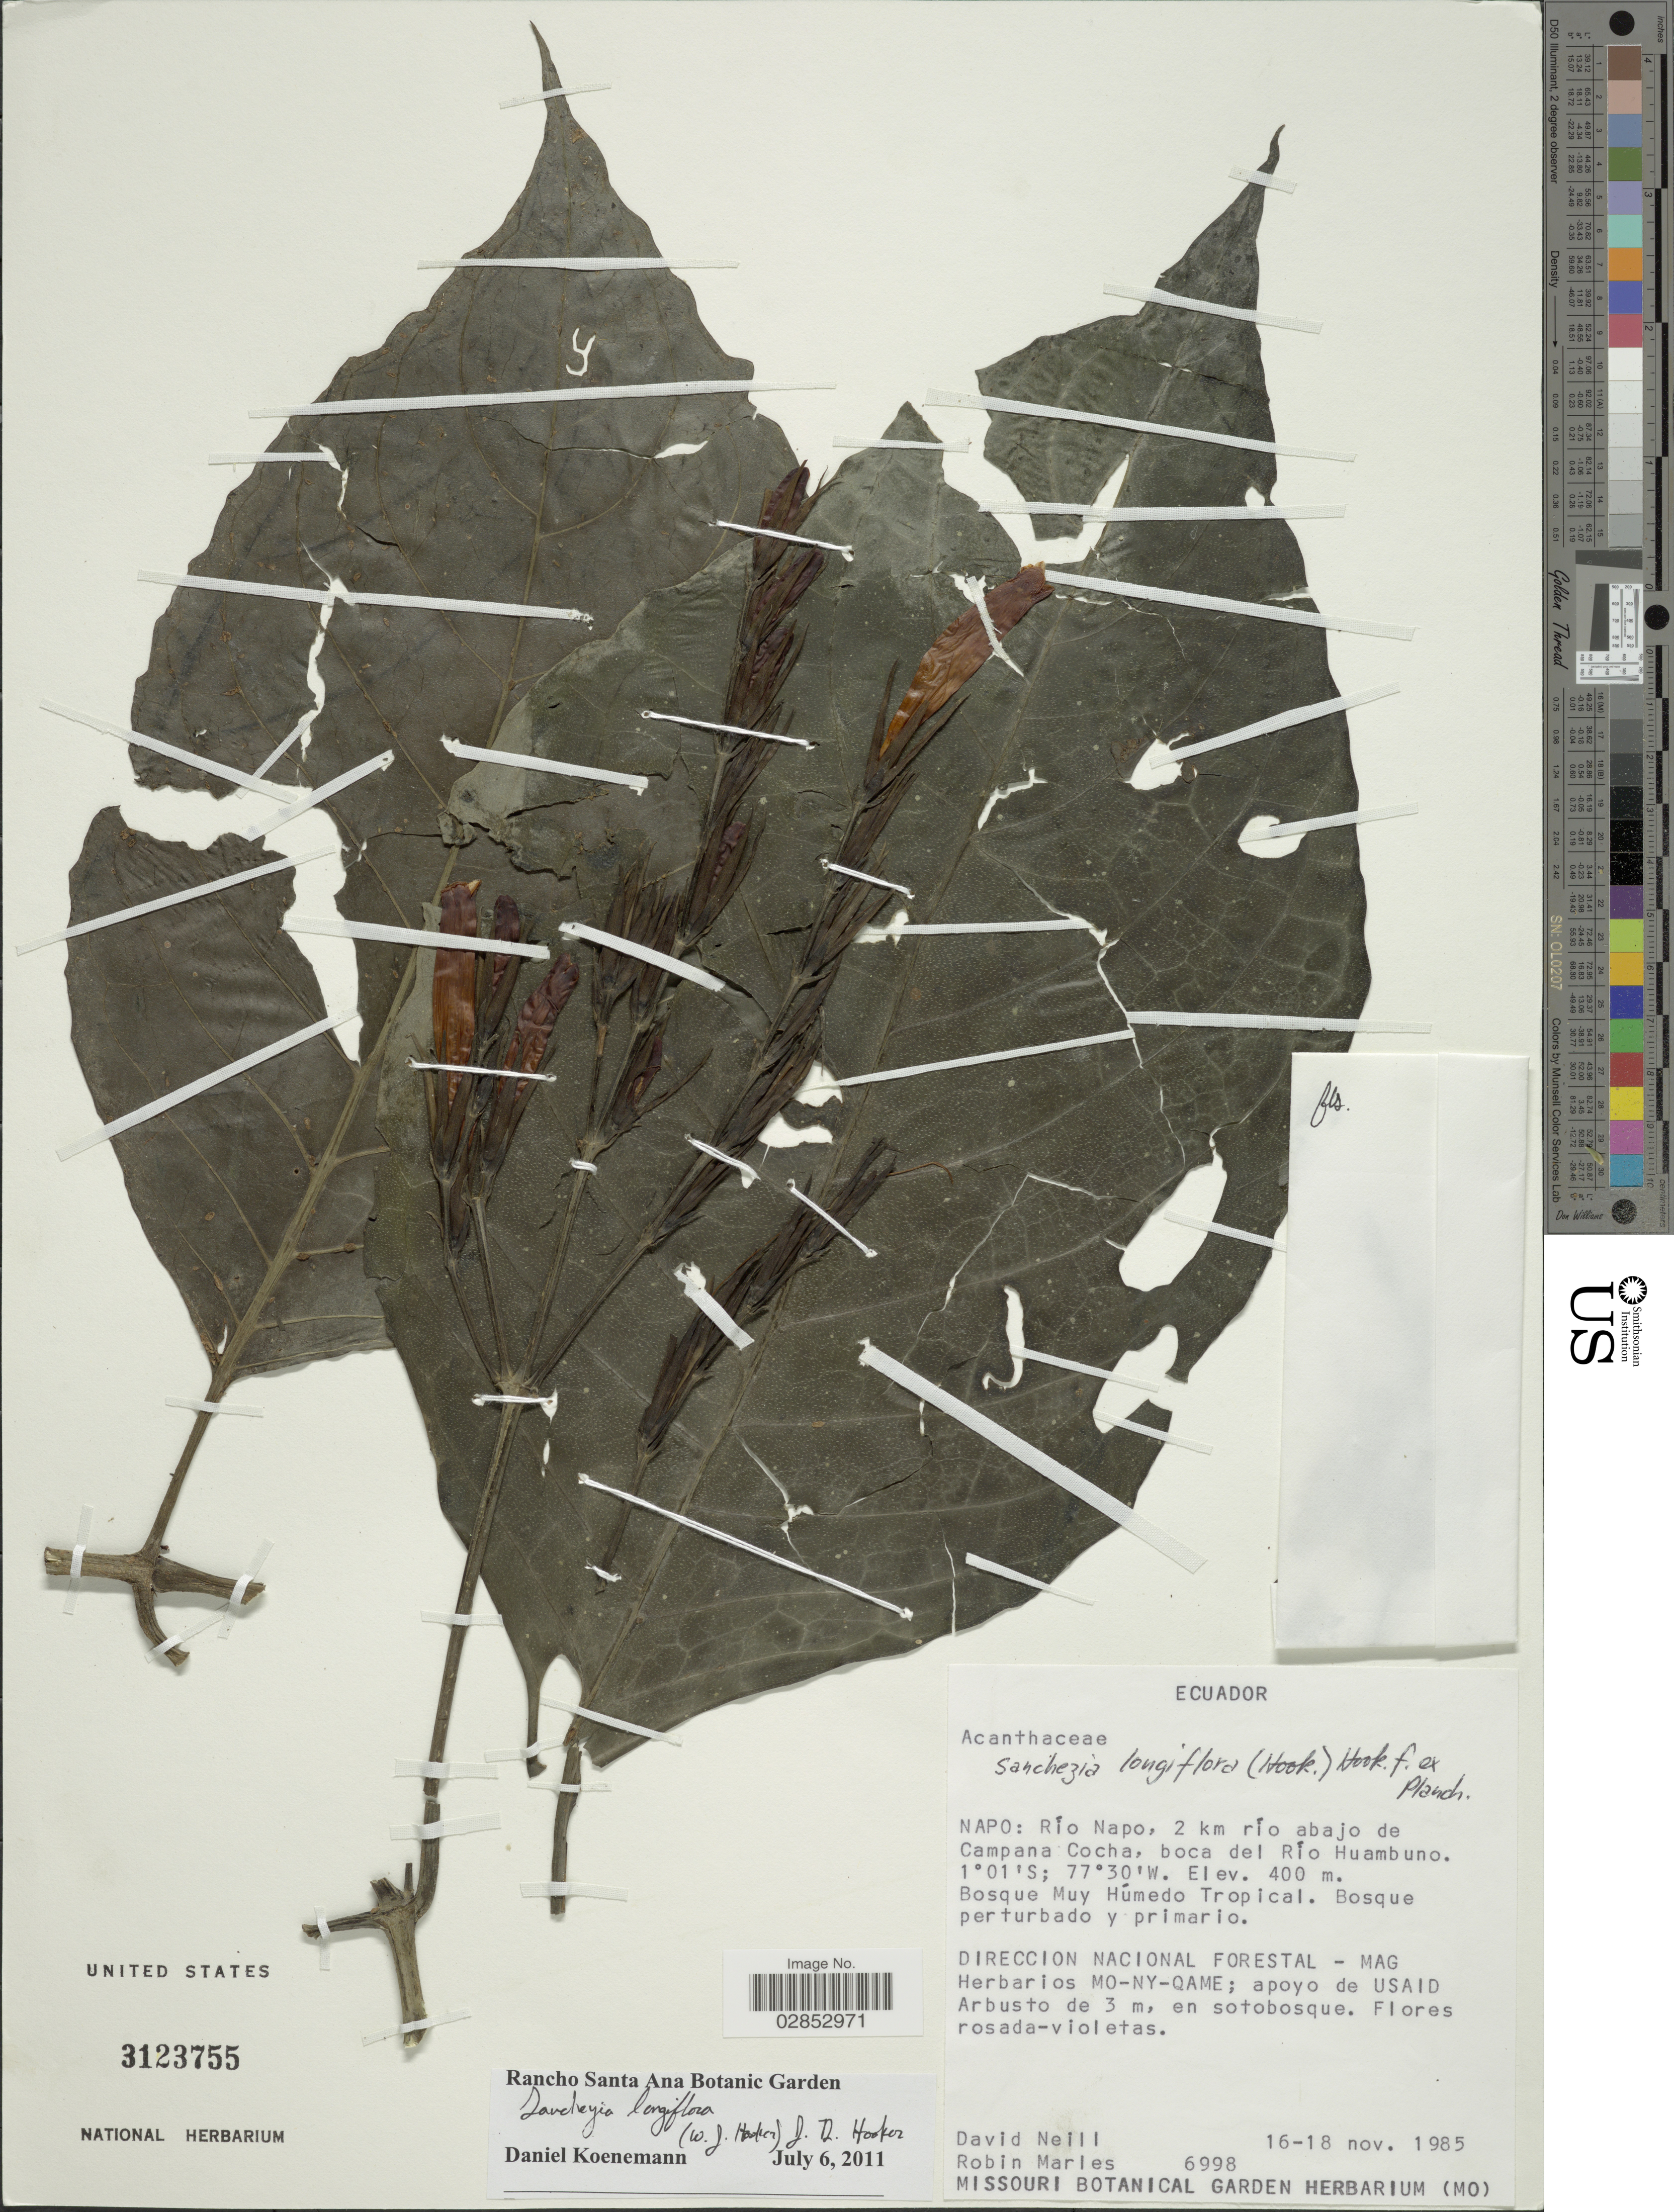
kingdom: Plantae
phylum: Tracheophyta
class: Magnoliopsida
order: Lamiales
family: Acanthaceae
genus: Sanchezia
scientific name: Sanchezia longiflora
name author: (Hook. f.) Hook. f. ex Planch.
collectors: D. A. Neill & R. Marles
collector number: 6998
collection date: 1985-11-16/1985-11-18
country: Ecuador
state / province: Napo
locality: Rio Napo, 2 km río abajo de Campana Cocha, boca del Río Huambuno.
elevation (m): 400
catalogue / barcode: US 3123755